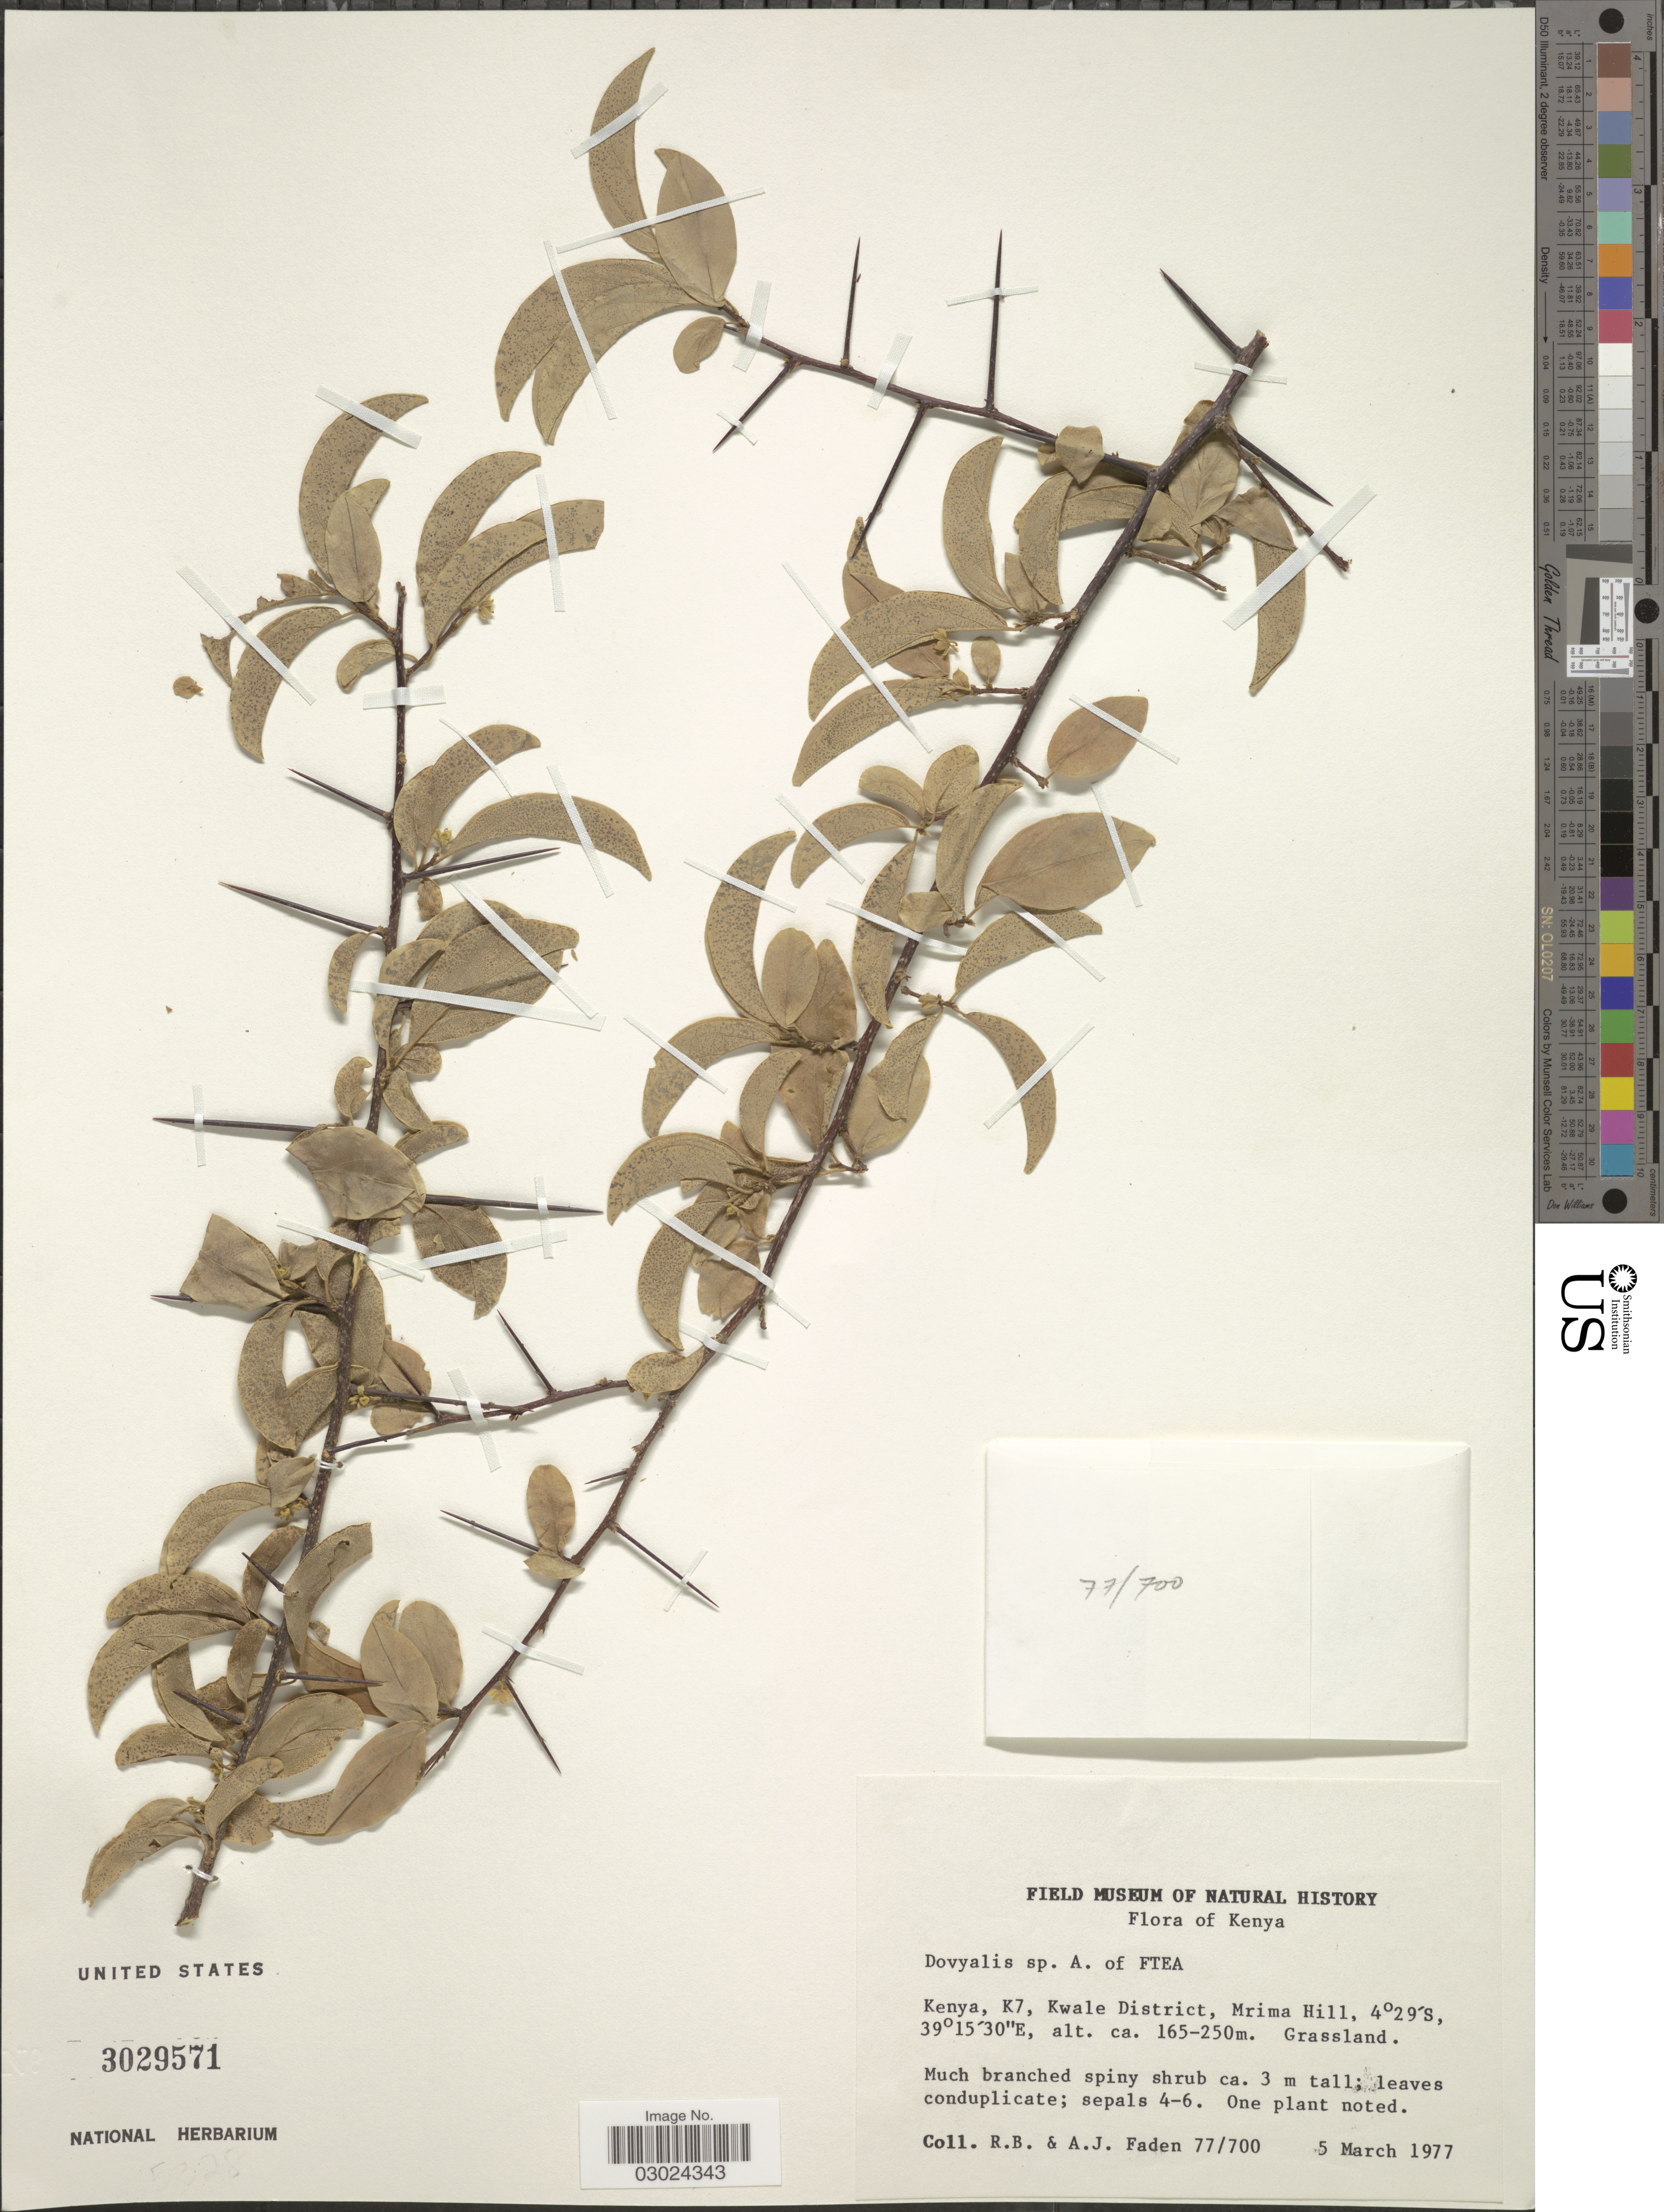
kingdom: Plantae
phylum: Tracheophyta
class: Magnoliopsida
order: Malpighiales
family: Salicaceae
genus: Dovyalis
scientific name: Dovyalis sp.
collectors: R. B. Faden & A. J. Faden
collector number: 77/700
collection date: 1977-03-05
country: Kenya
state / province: Kwale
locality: K7, Kwale District, Mrima Hill.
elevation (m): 165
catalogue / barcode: US 3029571